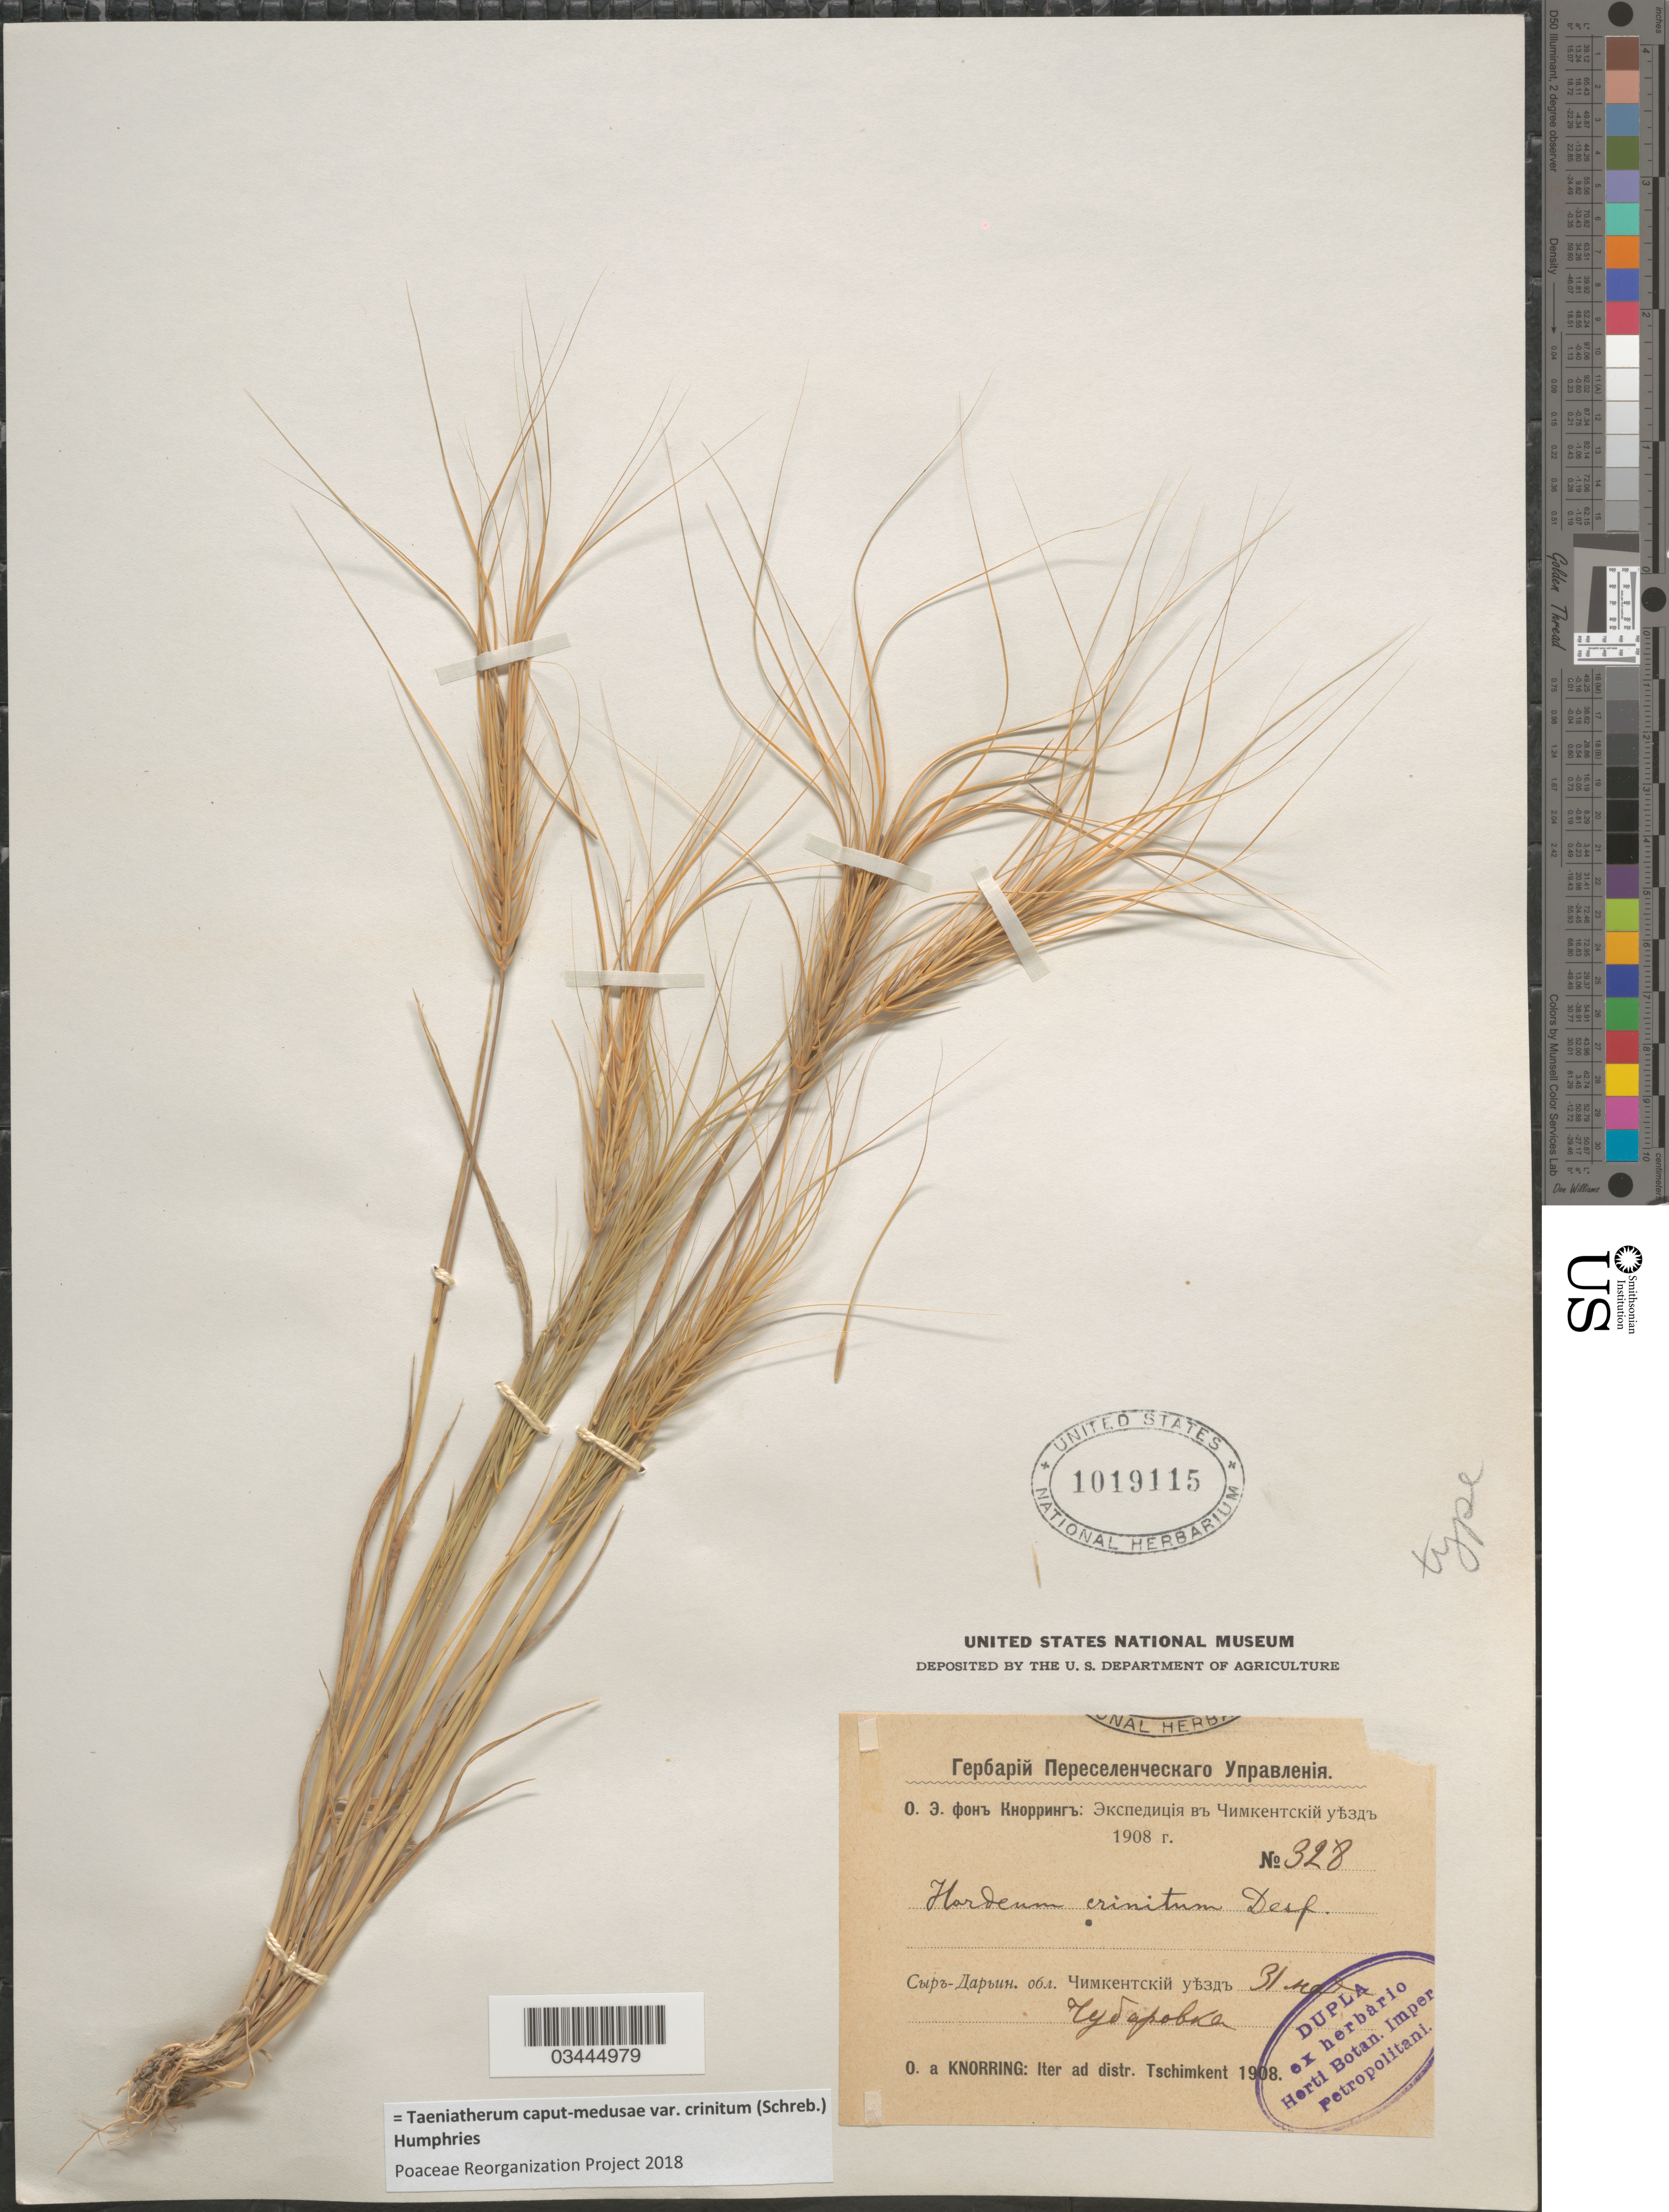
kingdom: Plantae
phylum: Tracheophyta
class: Liliopsida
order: Poales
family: Poaceae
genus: Taeniatherum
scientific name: Taeniatherum caput-medusae var. crinitum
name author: (Schreb.) Humphries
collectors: O. Knorring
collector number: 328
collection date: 1908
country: Kazakhstan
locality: Iter ad distr. Tschimkent. Chubarovka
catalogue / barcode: US 1019115